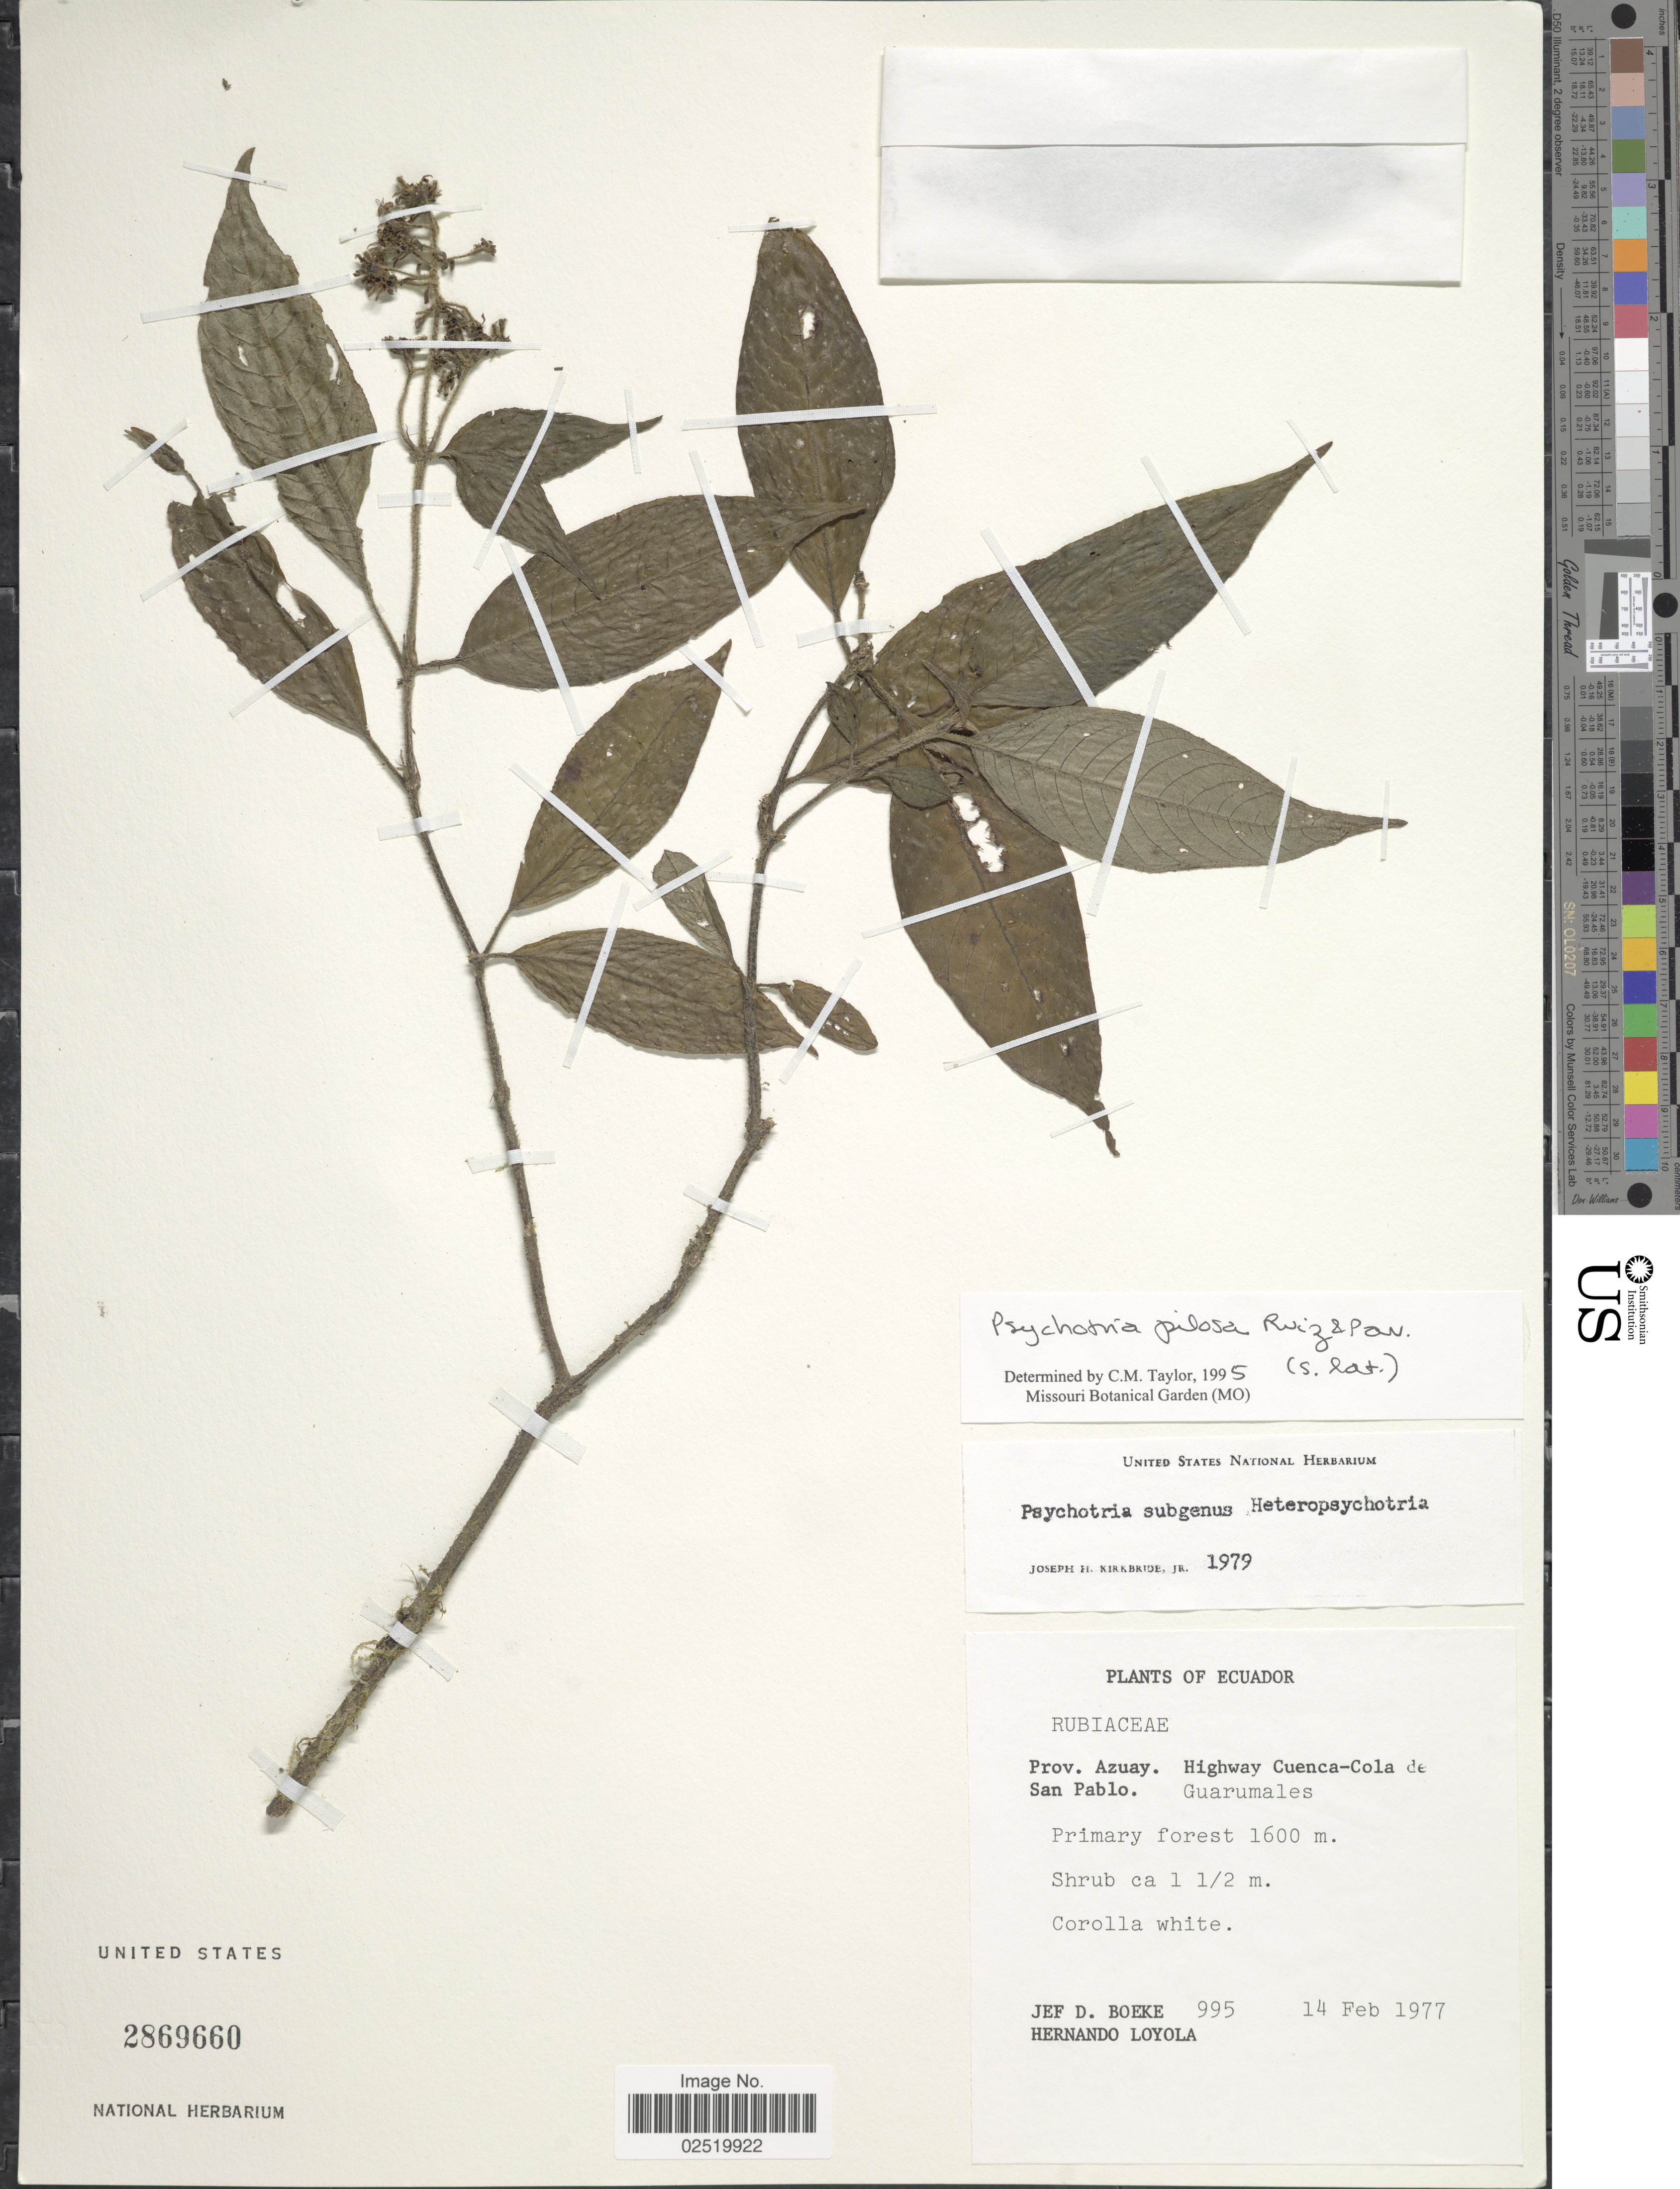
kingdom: Plantae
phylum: Tracheophyta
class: Magnoliopsida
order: Gentianales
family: Rubiaceae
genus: Psychotria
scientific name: Psychotria pilosa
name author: Ruiz & Pav.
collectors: J. Boeke & H. Loyola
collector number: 995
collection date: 1977-02-14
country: Ecuador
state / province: Azuay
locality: Highway Cuenca-Cola de San Pablo. Guarumales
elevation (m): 1600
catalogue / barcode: US 2869660